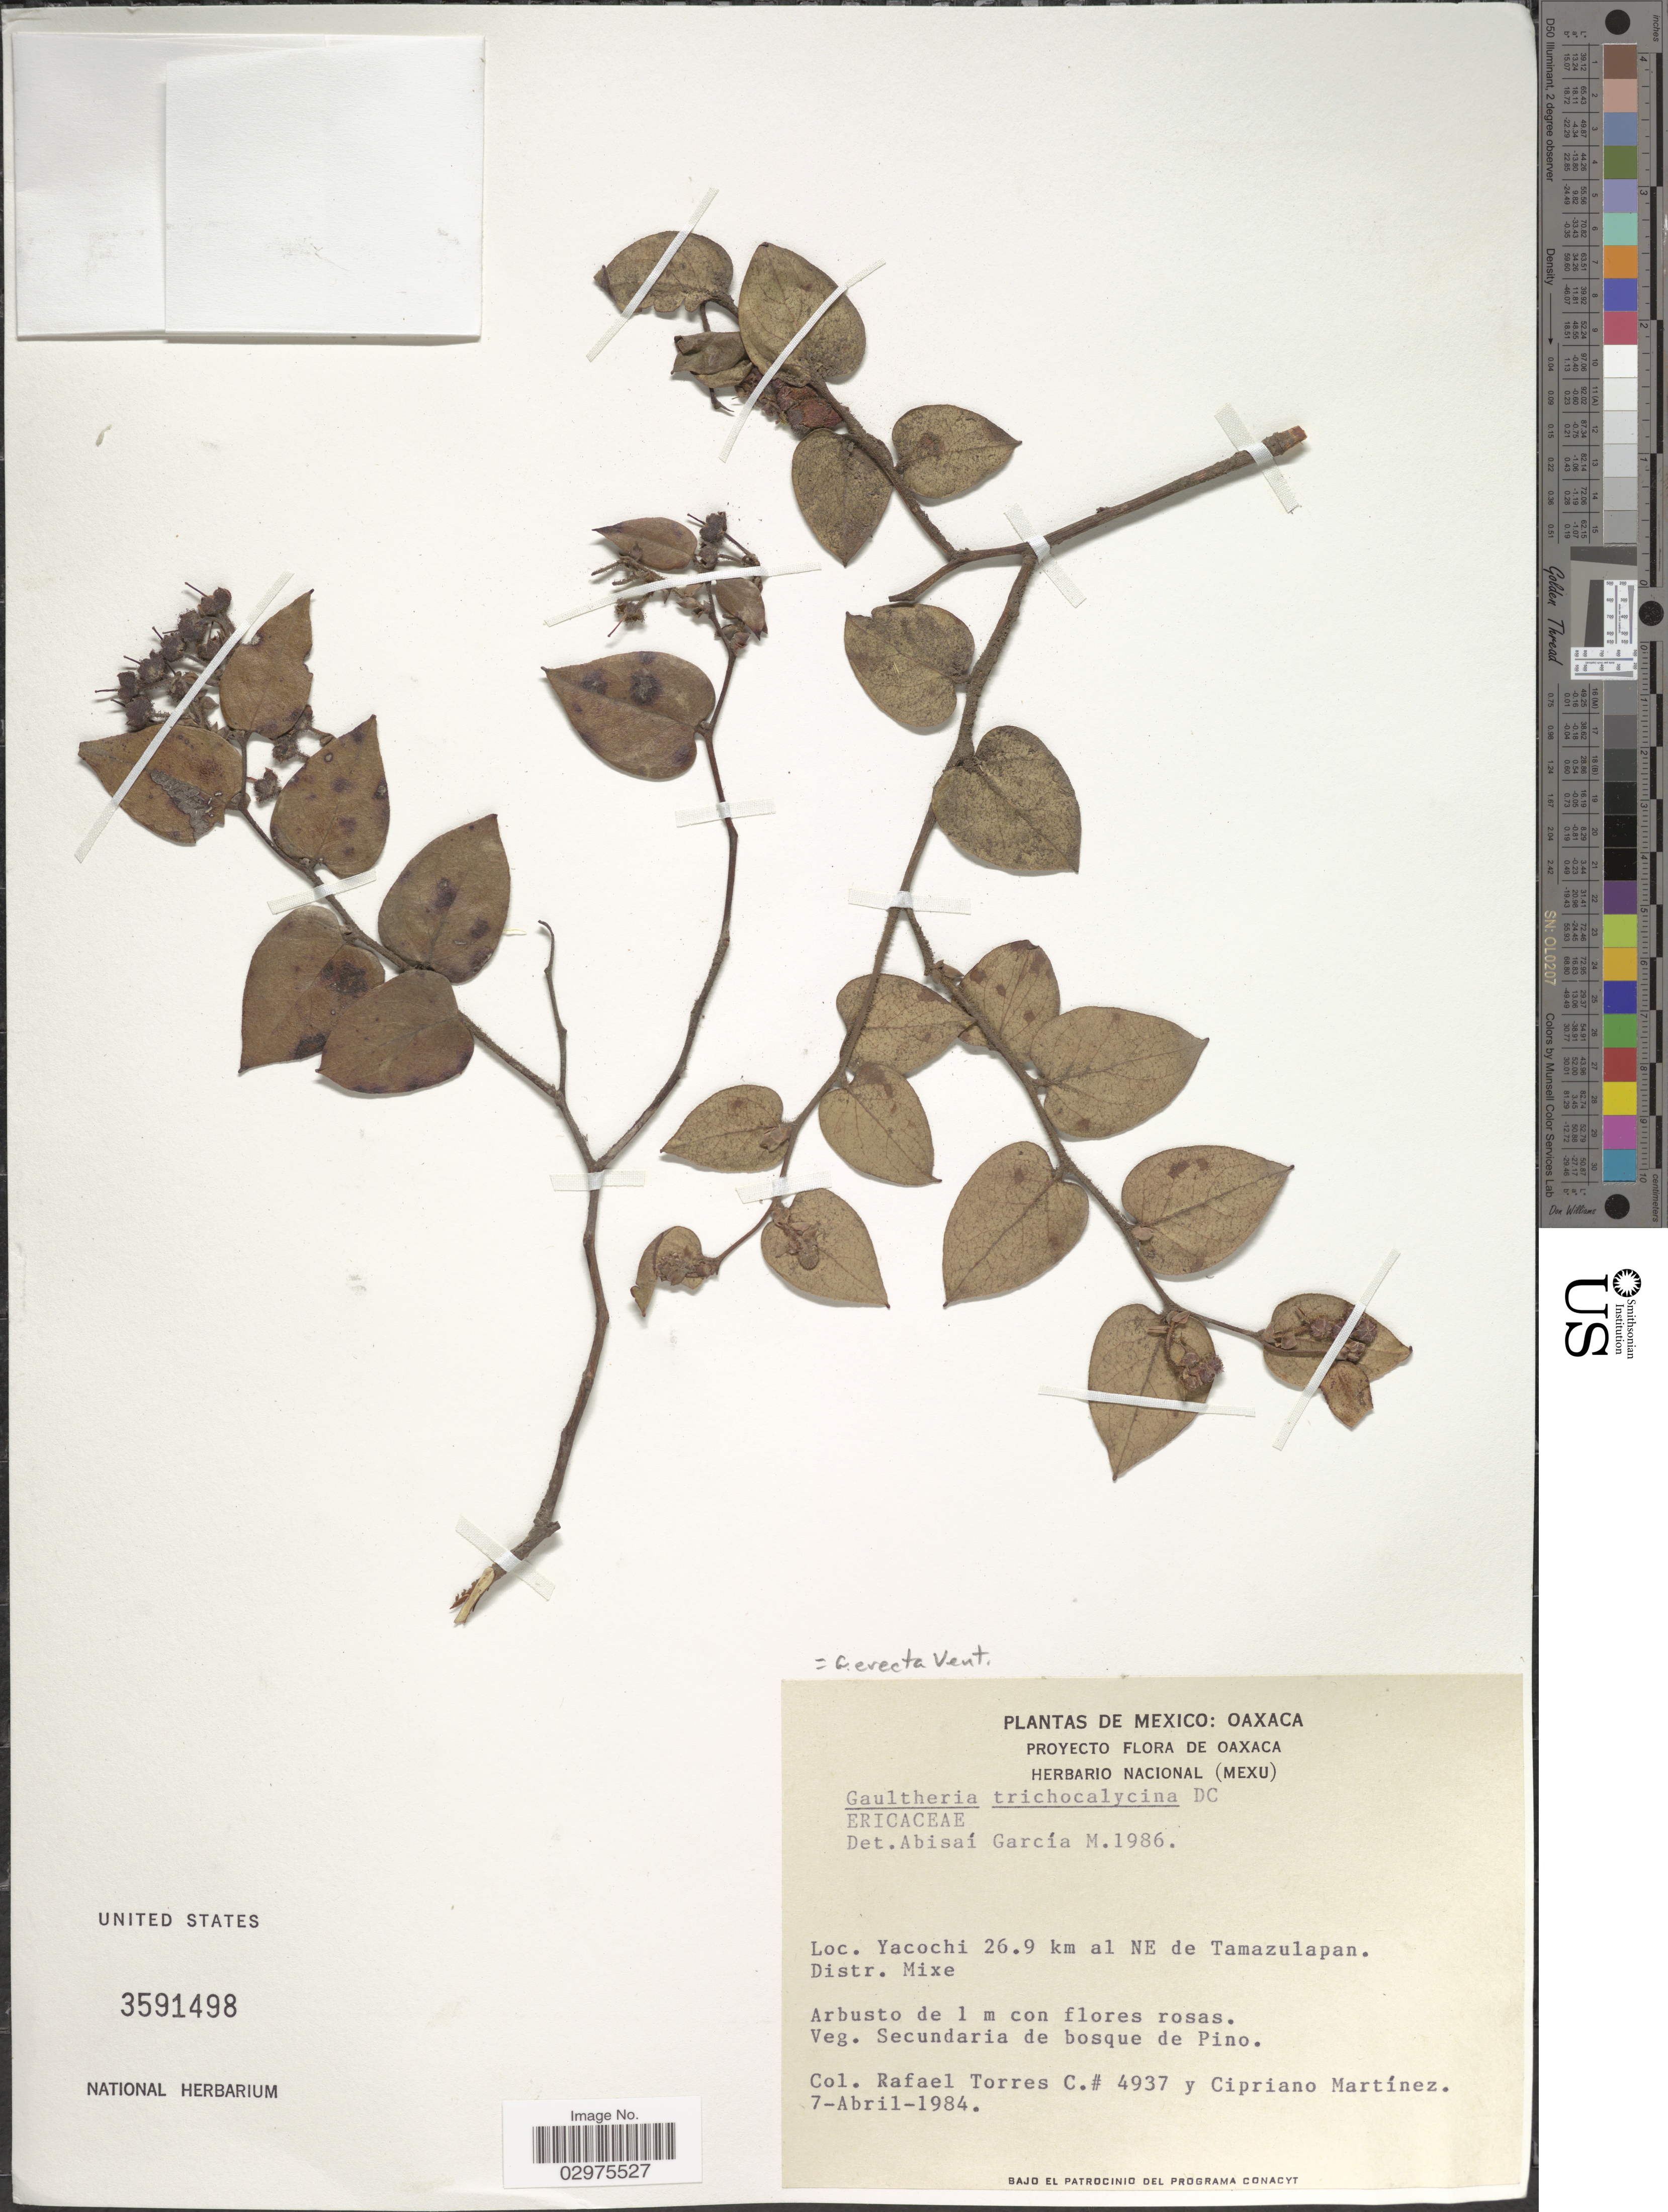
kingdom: Plantae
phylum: Tracheophyta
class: Magnoliopsida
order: Ericales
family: Ericaceae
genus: Gaultheria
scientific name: Gaultheria erecta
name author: Vent.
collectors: R. Torres C. & C. Martínez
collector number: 4937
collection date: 1984-04-07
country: Mexico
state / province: Oaxaca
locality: Yacochi 26.9 km. al NE de Tamazulapan. Distr. Mixe.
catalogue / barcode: US 3591498